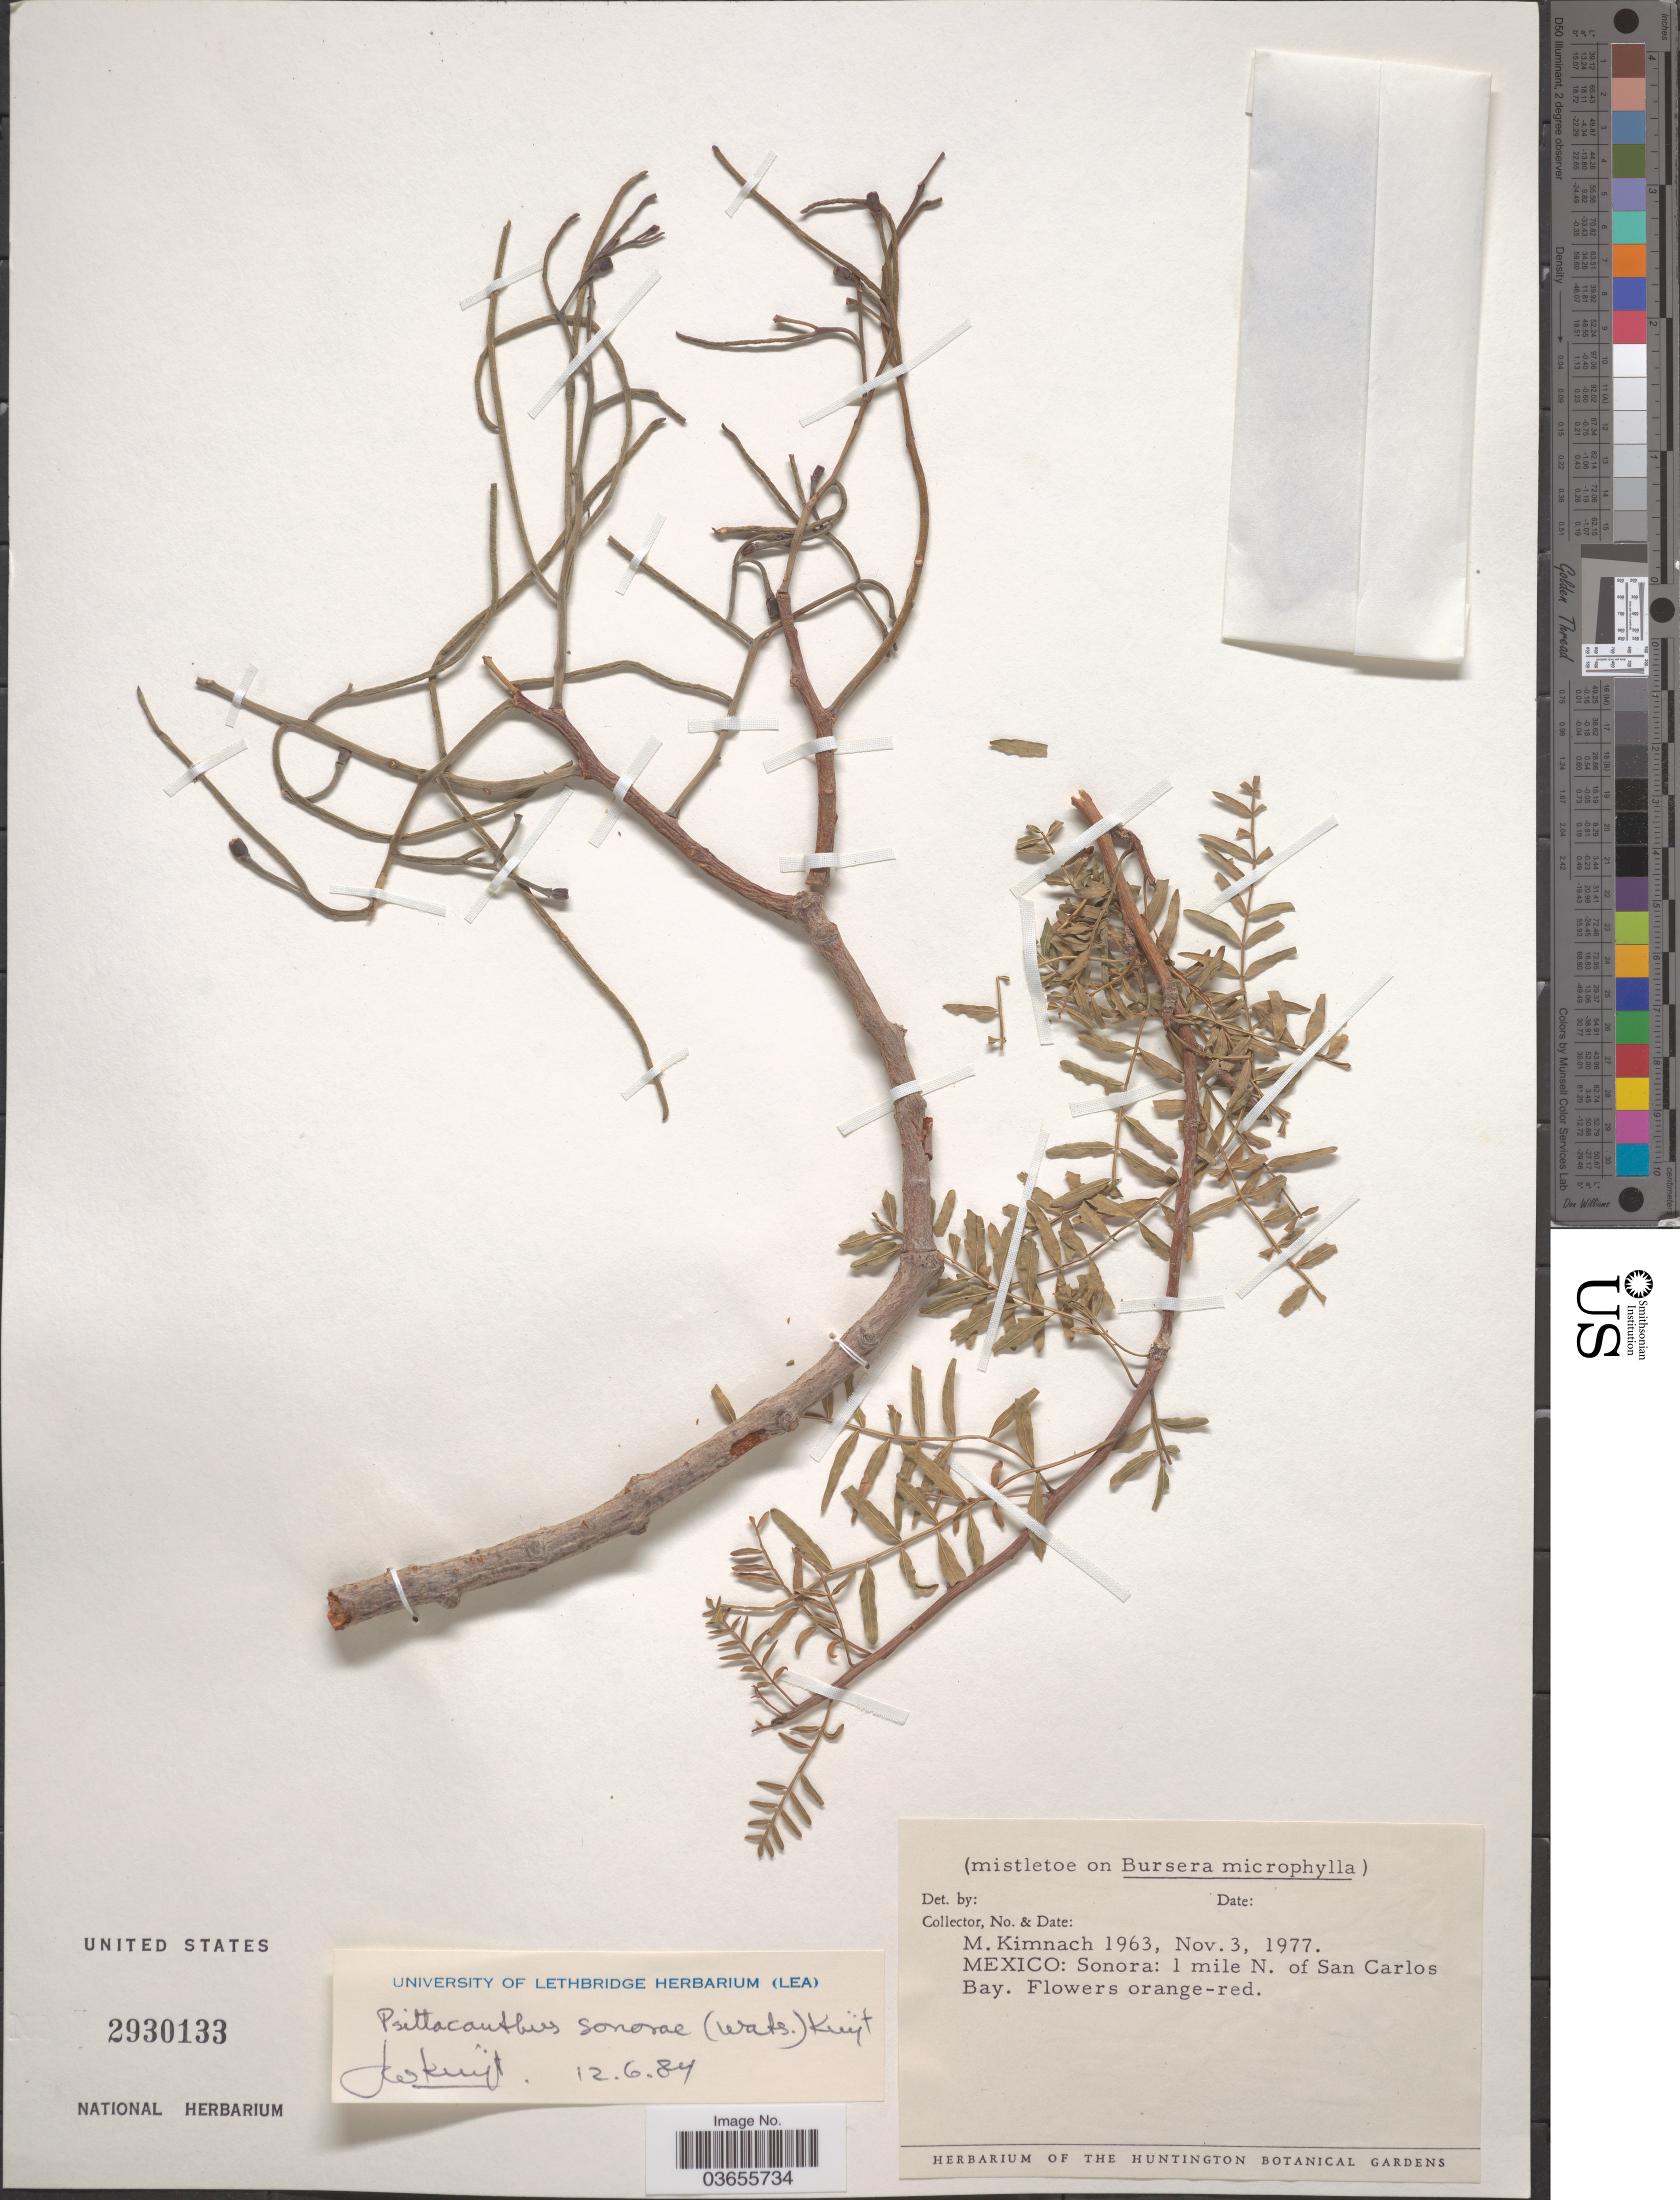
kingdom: Plantae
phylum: Tracheophyta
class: Magnoliopsida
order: Santalales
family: Loranthaceae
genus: Psittacanthus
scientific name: Psittacanthus sonorae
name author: (S. Watson) Kuijt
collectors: M. W. Kimnach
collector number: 1963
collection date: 1977-11-03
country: Mexico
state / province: Sonora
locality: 1 mile N. of San Carlos Bay.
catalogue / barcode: US 2930133